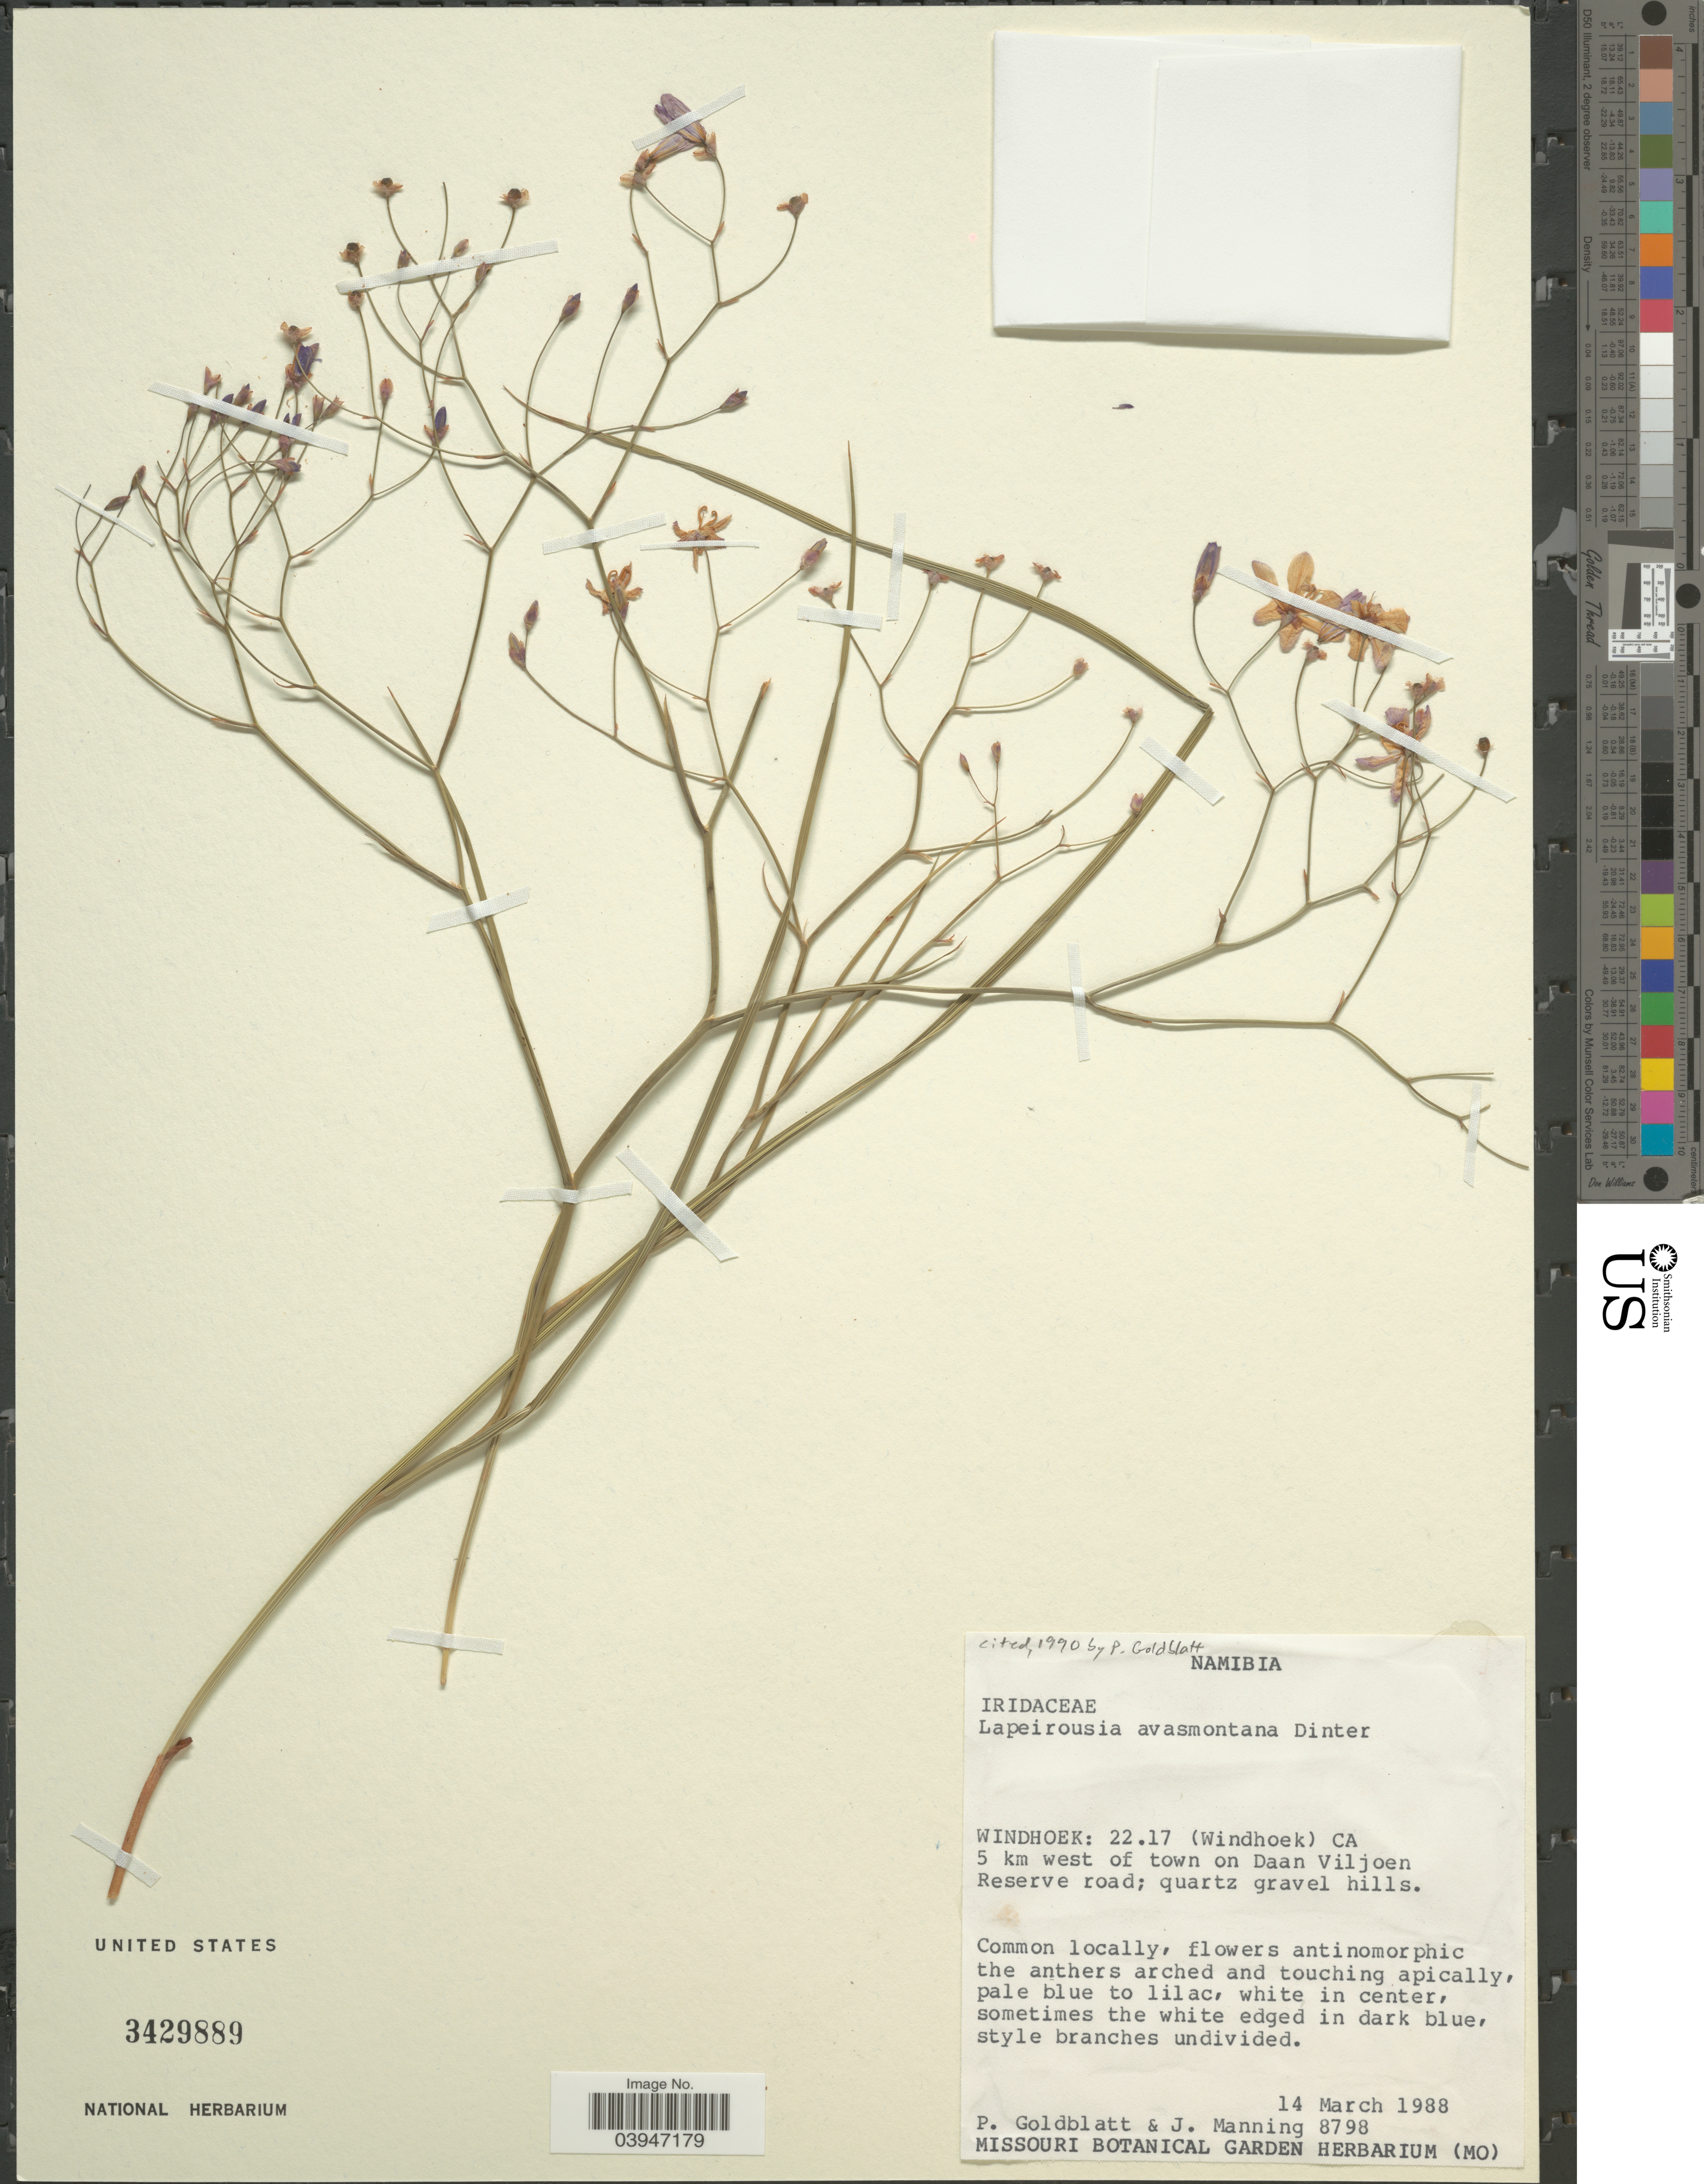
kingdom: Plantae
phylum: Tracheophyta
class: Liliopsida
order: Asparagales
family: Iridaceae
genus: Lapeirousia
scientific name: Lapeirousia avasmontana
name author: Dinter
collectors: P. Goldblatt & J. Manning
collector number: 8798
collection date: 1988-03-14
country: Namibia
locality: Windhoek: 22.17 (Windhoek) CA 5 km west of town on Daan Viljoen Reserve road.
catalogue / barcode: US 3429889